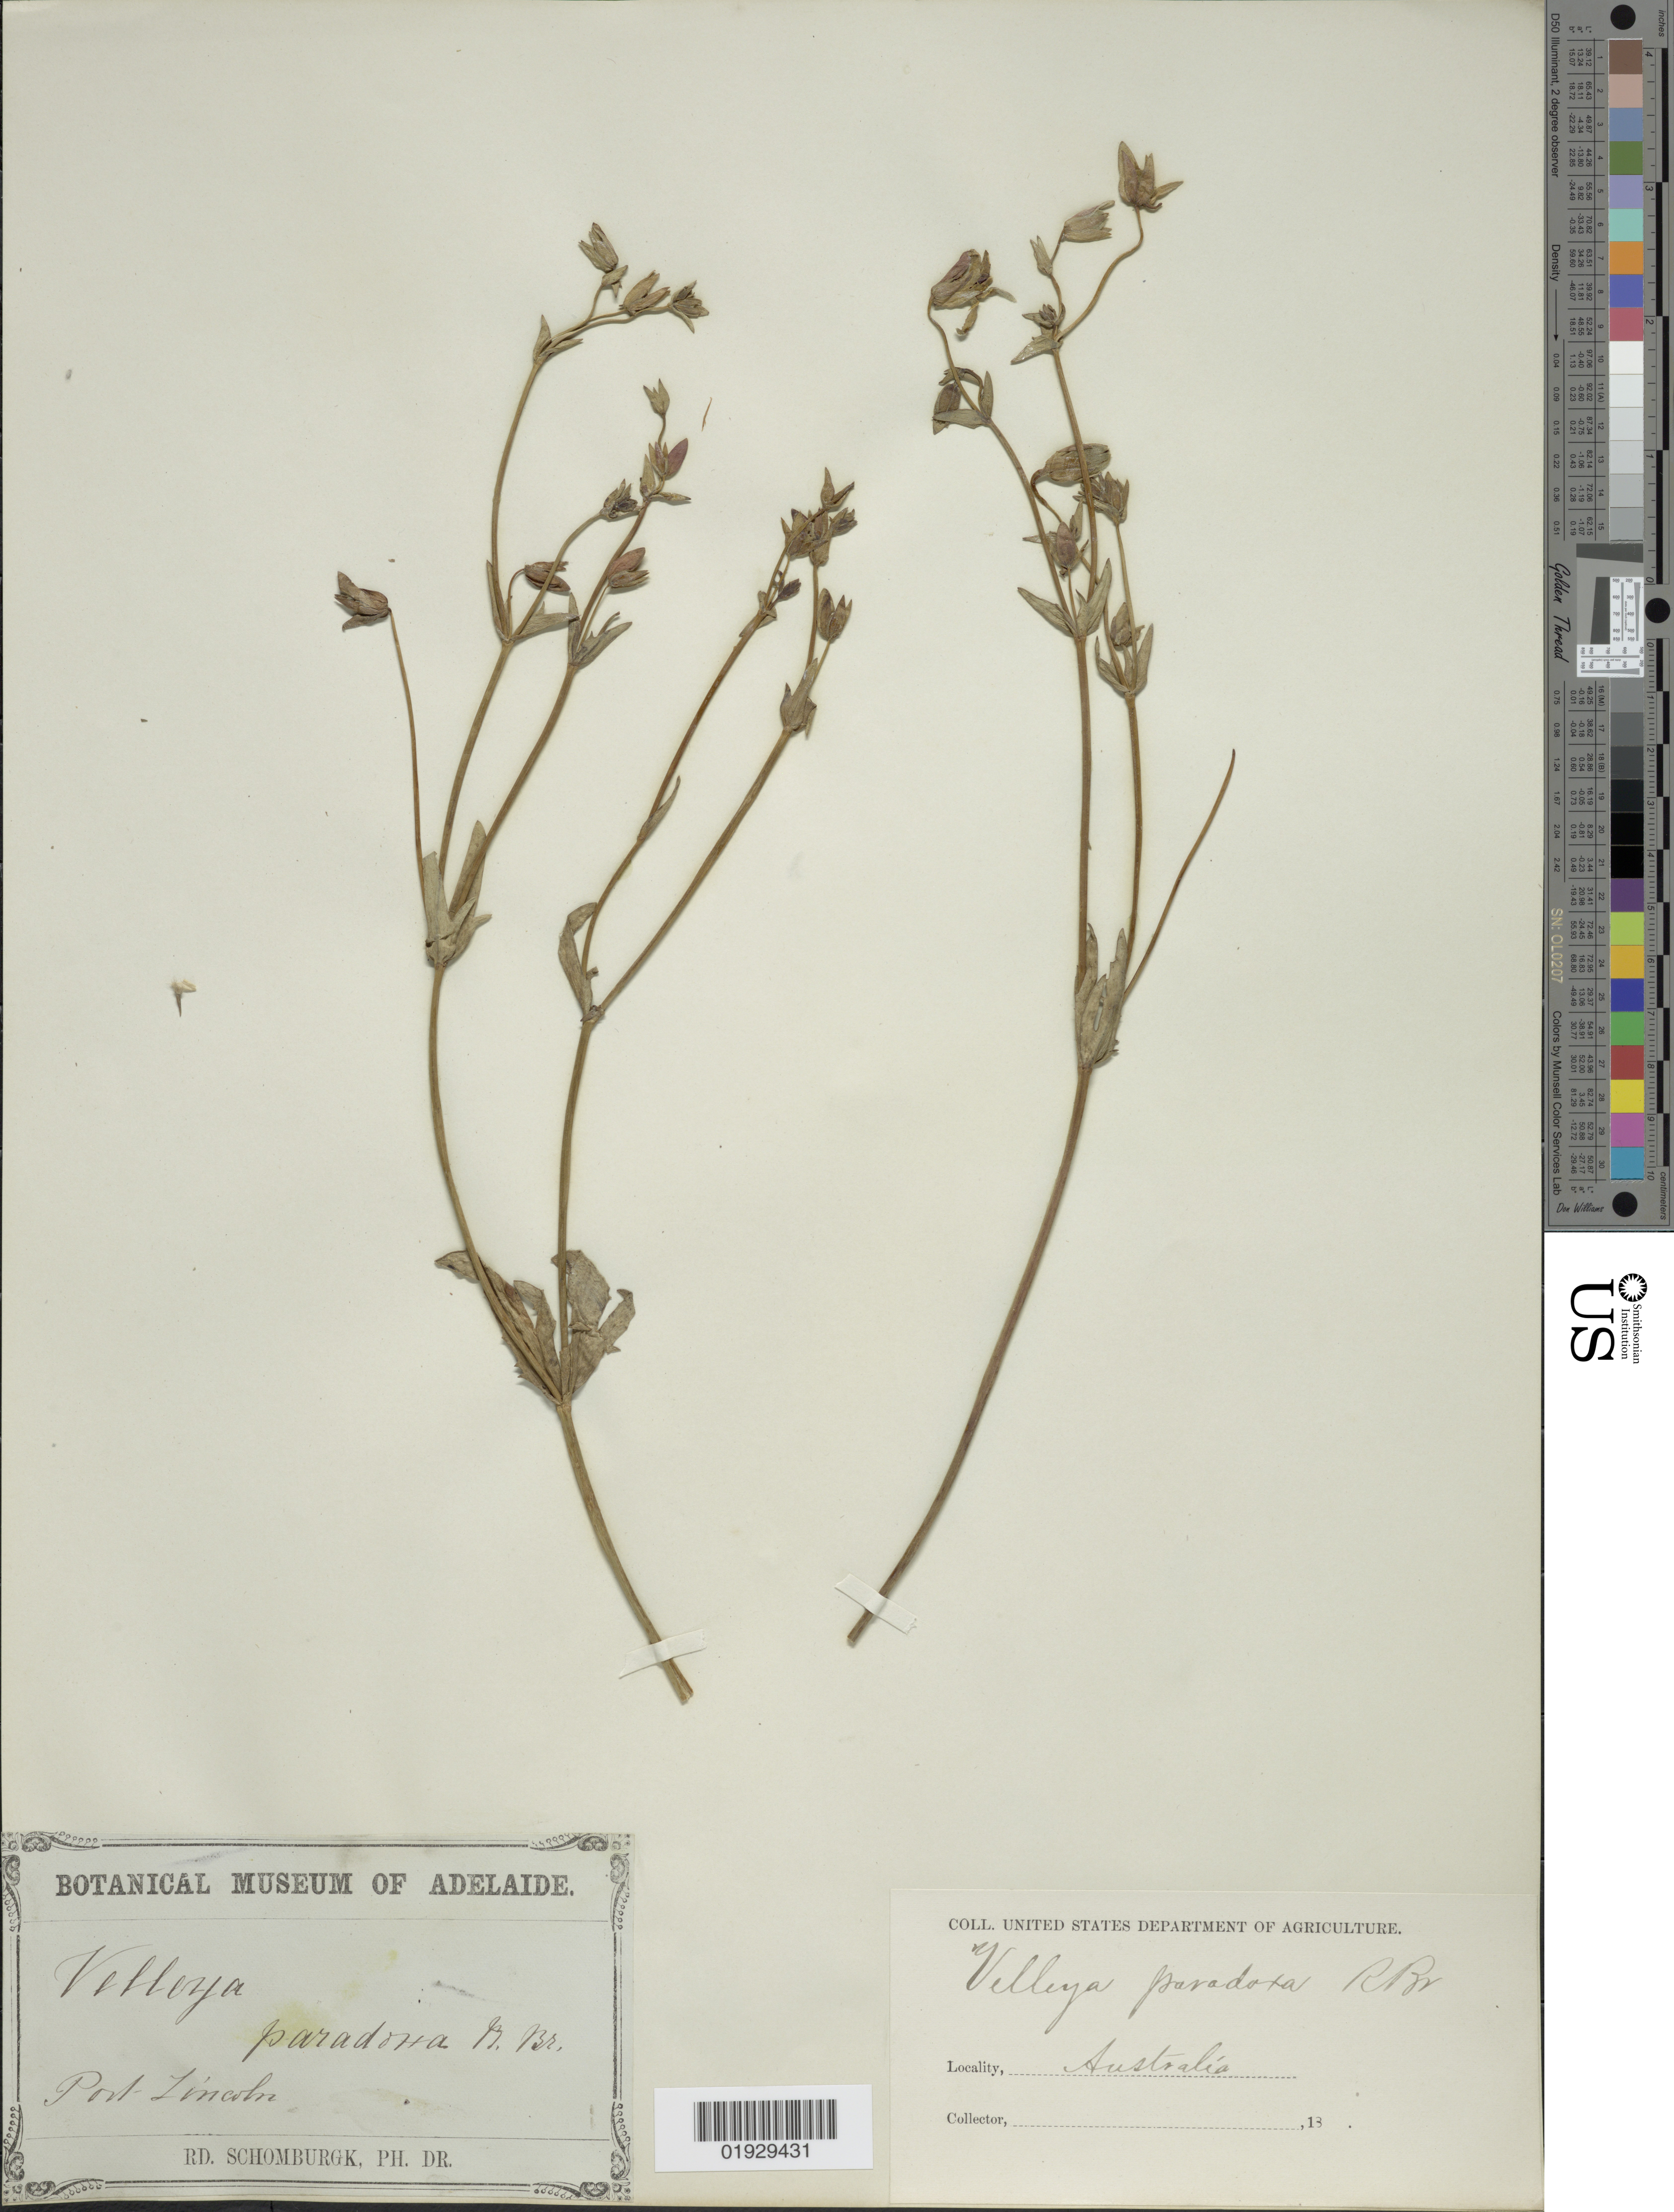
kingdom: Plantae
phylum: Tracheophyta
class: Magnoliopsida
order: Asterales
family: Goodeniaceae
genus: Velleia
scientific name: Velleia paradoxa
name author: R. Br.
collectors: M. R. Schomburgk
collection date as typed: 18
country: Australia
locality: Port Lincoln.